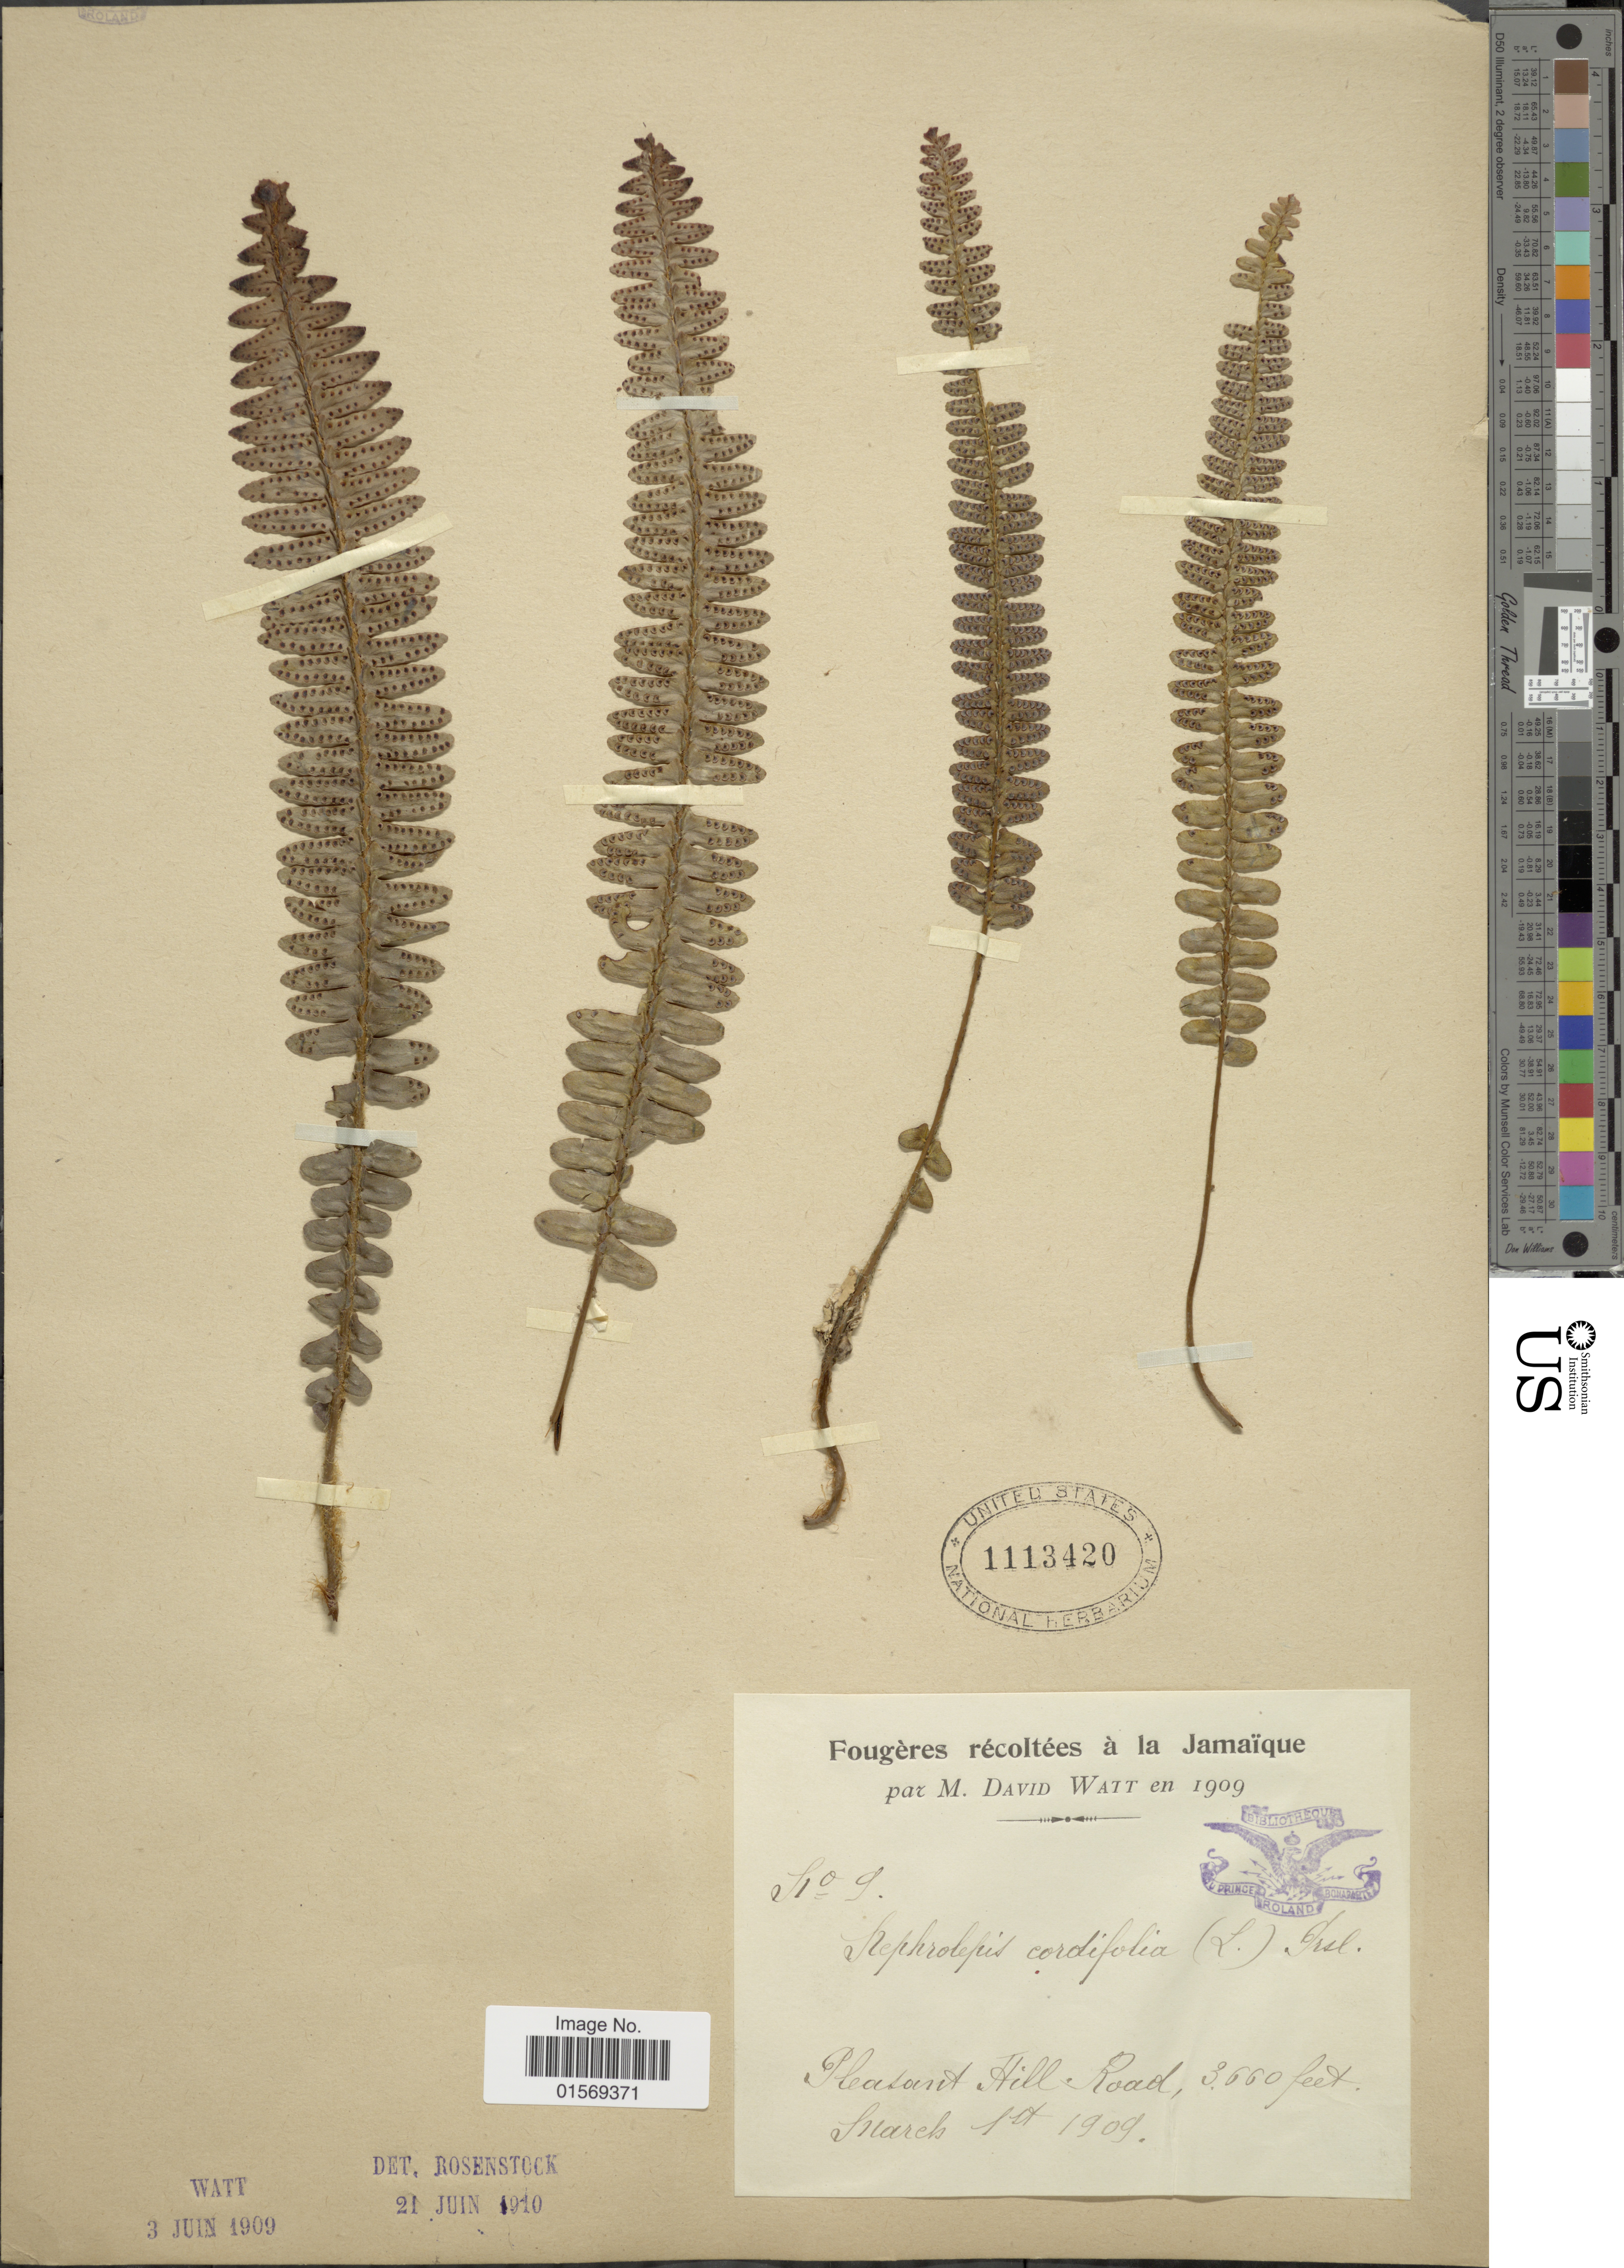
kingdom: Plantae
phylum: Tracheophyta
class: Polypodiopsida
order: Polypodiales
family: Nephrolepidaceae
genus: Nephrolepis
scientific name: Nephrolepis cordifolia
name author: (L.) C. Presl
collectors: M. Watt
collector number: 9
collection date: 1909-03-01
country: Jamaica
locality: Jamaique, Pleasant Hill Road.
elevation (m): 1082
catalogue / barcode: US 1113420